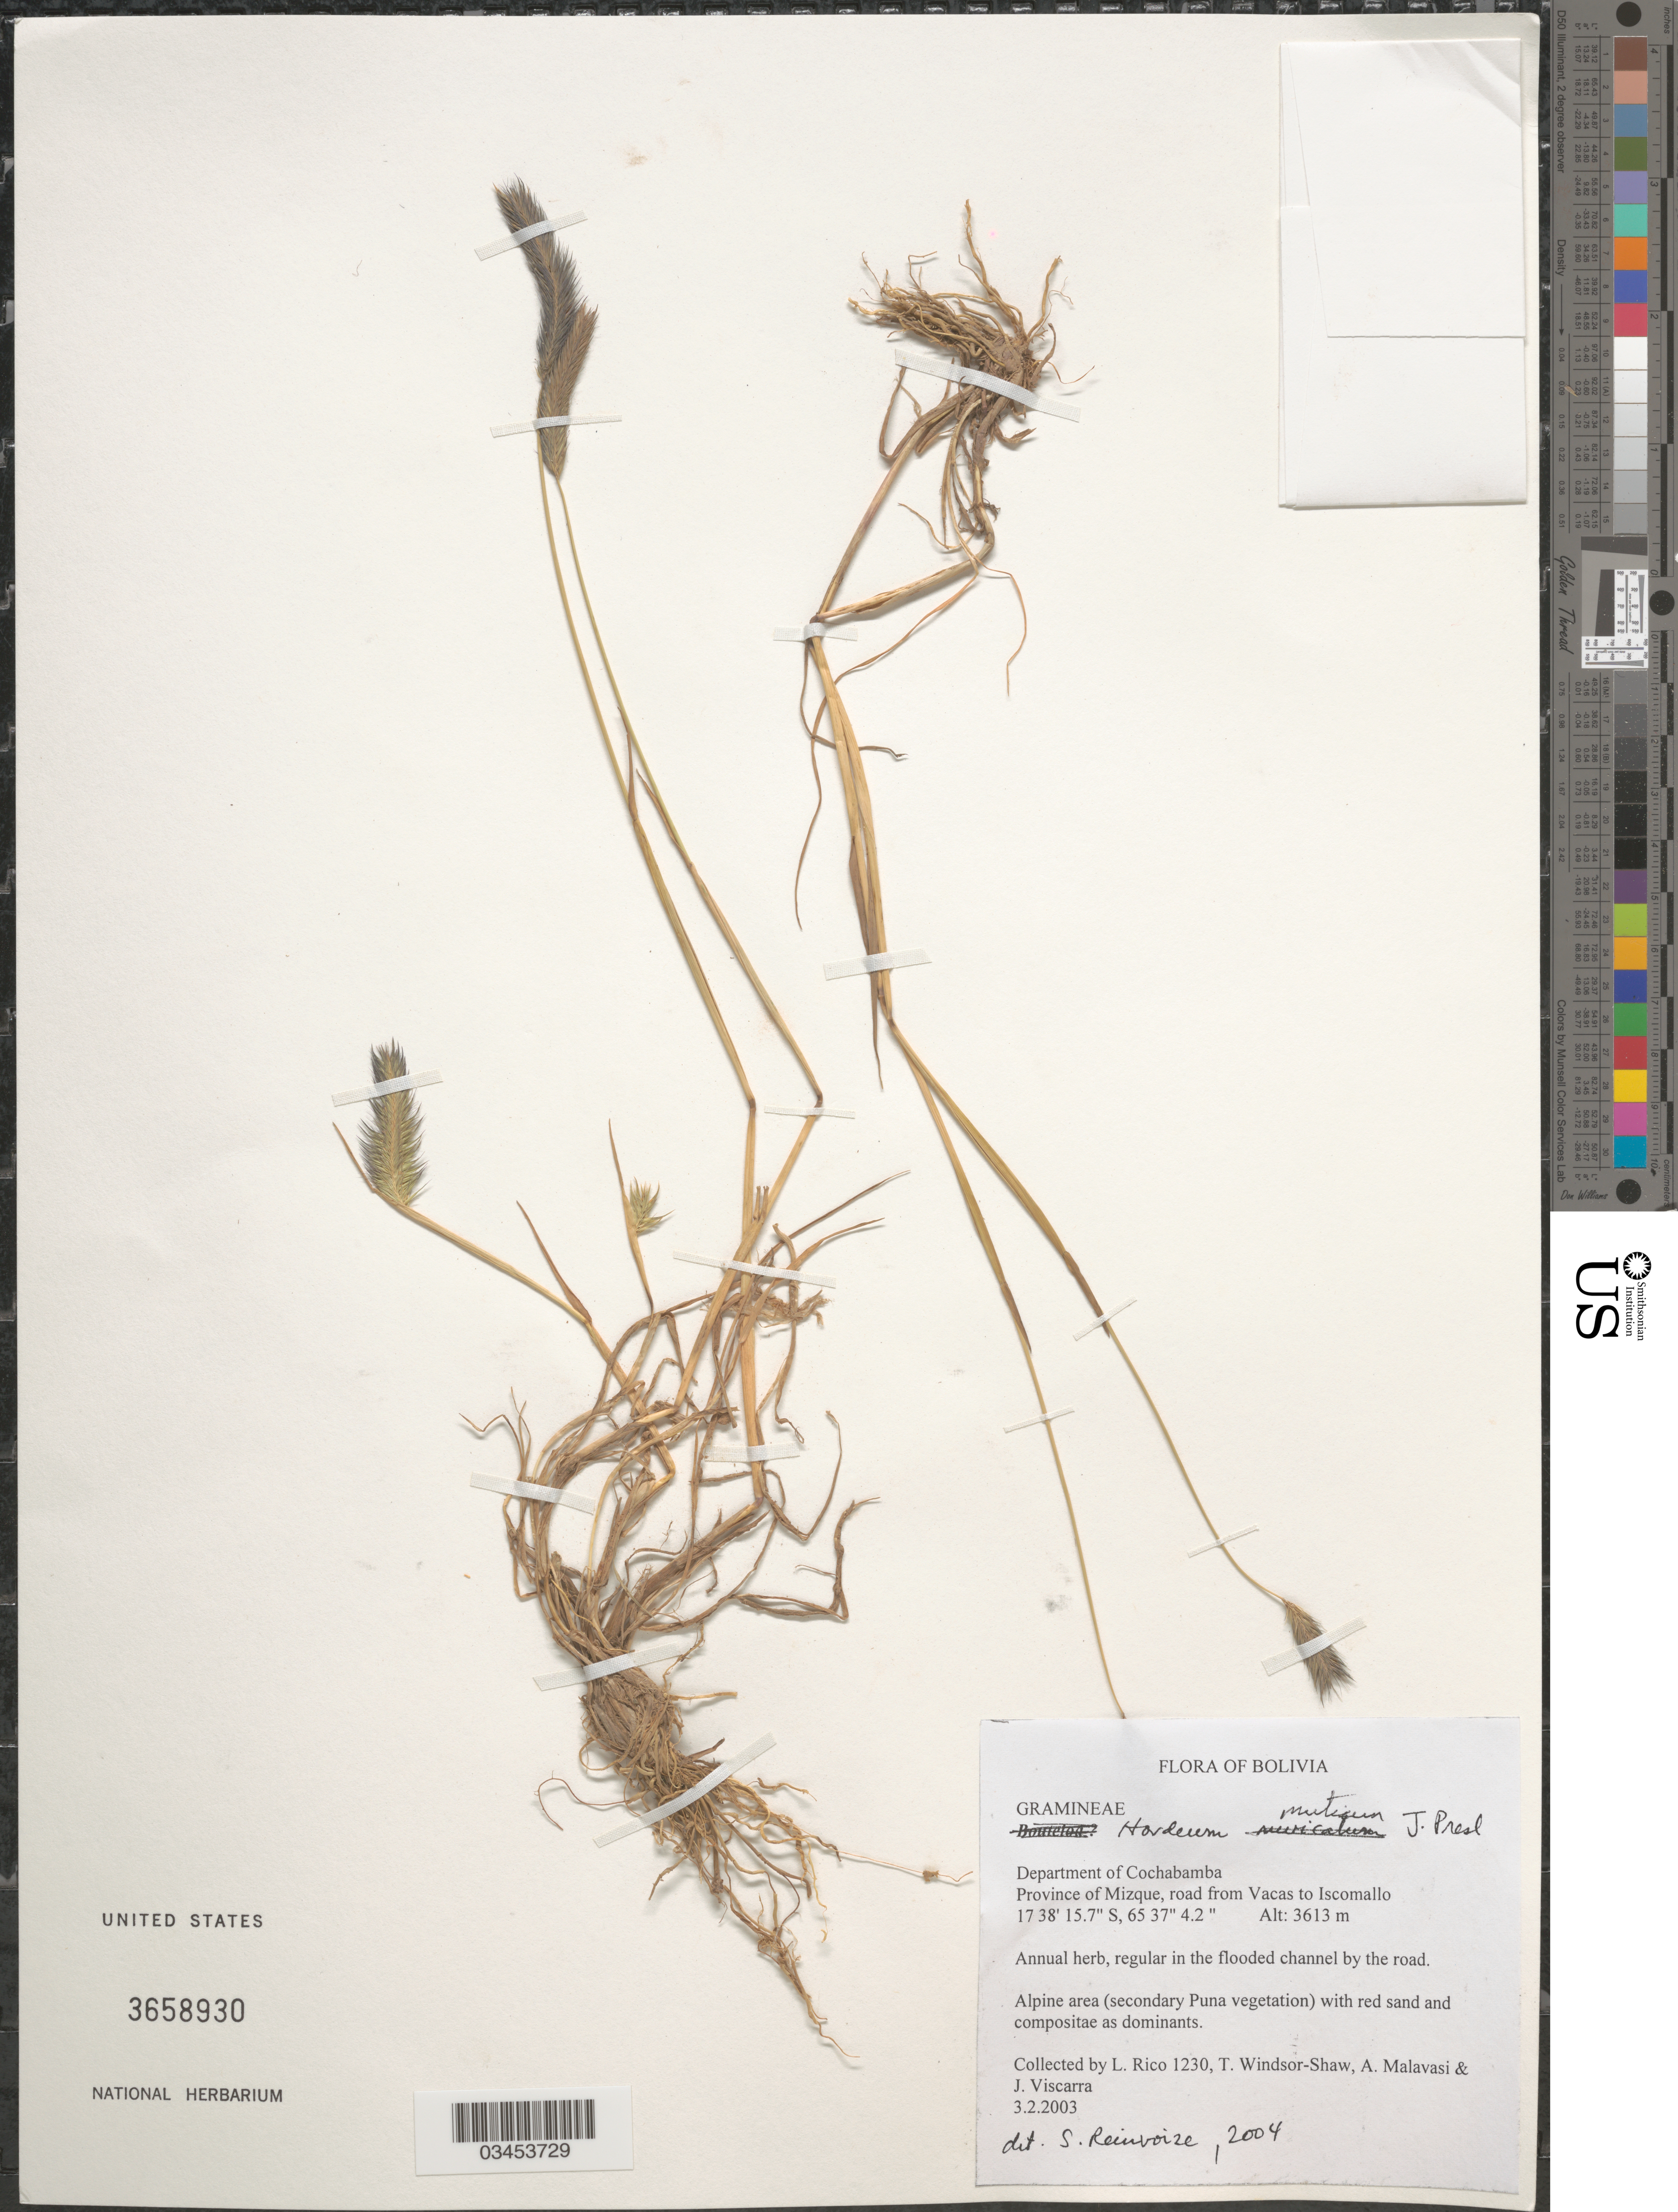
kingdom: Plantae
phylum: Tracheophyta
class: Liliopsida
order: Poales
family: Poaceae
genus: Hordeum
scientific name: Hordeum muticum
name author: J. Presl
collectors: L. Rico, T. Windsor-Shaw, A. Malavasi & J. Viscarra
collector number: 1230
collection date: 2003-02-03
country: Bolivia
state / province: Cochabamba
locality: Department of Cochabamba. Province of Mizque, road from Vacas to Iscomallo.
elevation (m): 3613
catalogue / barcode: US 3658930